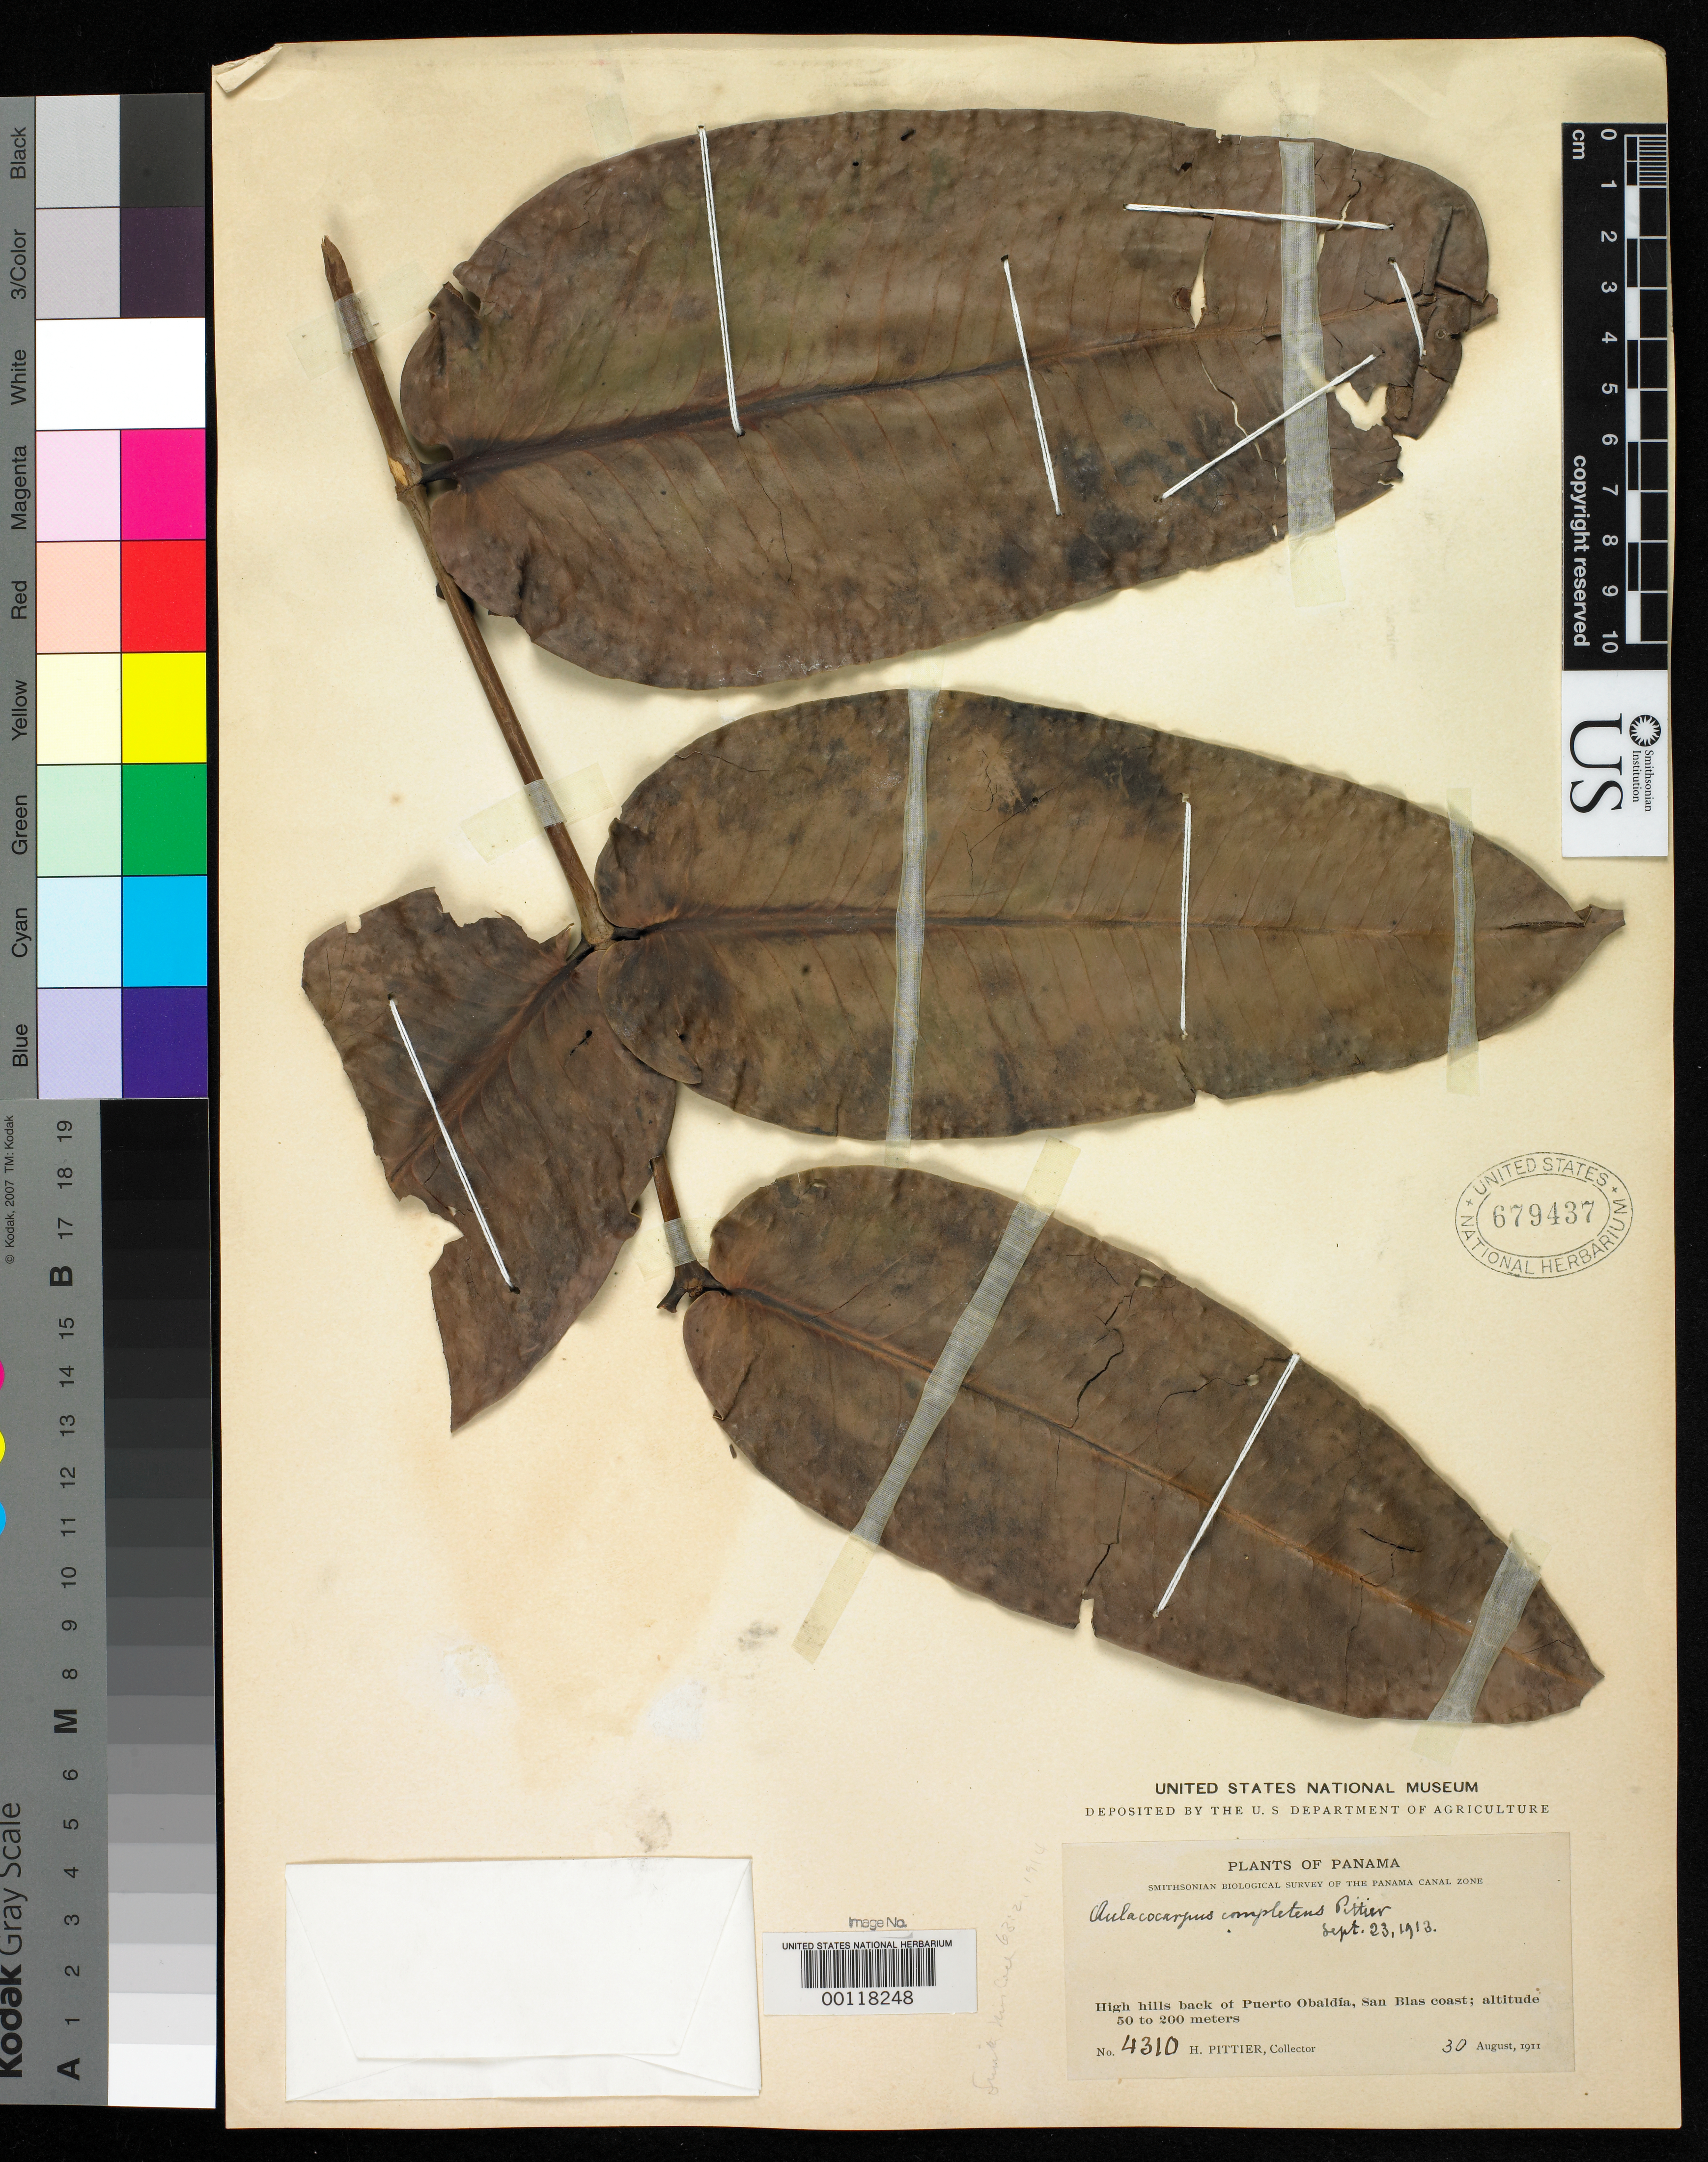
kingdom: Plantae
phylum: Tracheophyta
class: Magnoliopsida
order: Myrtales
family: Melastomataceae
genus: Aulacocarpus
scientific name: Aulacocarpus completens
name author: Pittier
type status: Holotype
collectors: H. F. Pittier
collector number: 4310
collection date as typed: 30 Aug 1911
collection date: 1911-08-30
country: Panama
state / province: Kuna Yala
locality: High hills back of Puerto Obaldía, San Blas coast.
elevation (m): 50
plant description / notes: Seed packet with Type sheets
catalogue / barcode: US 679437